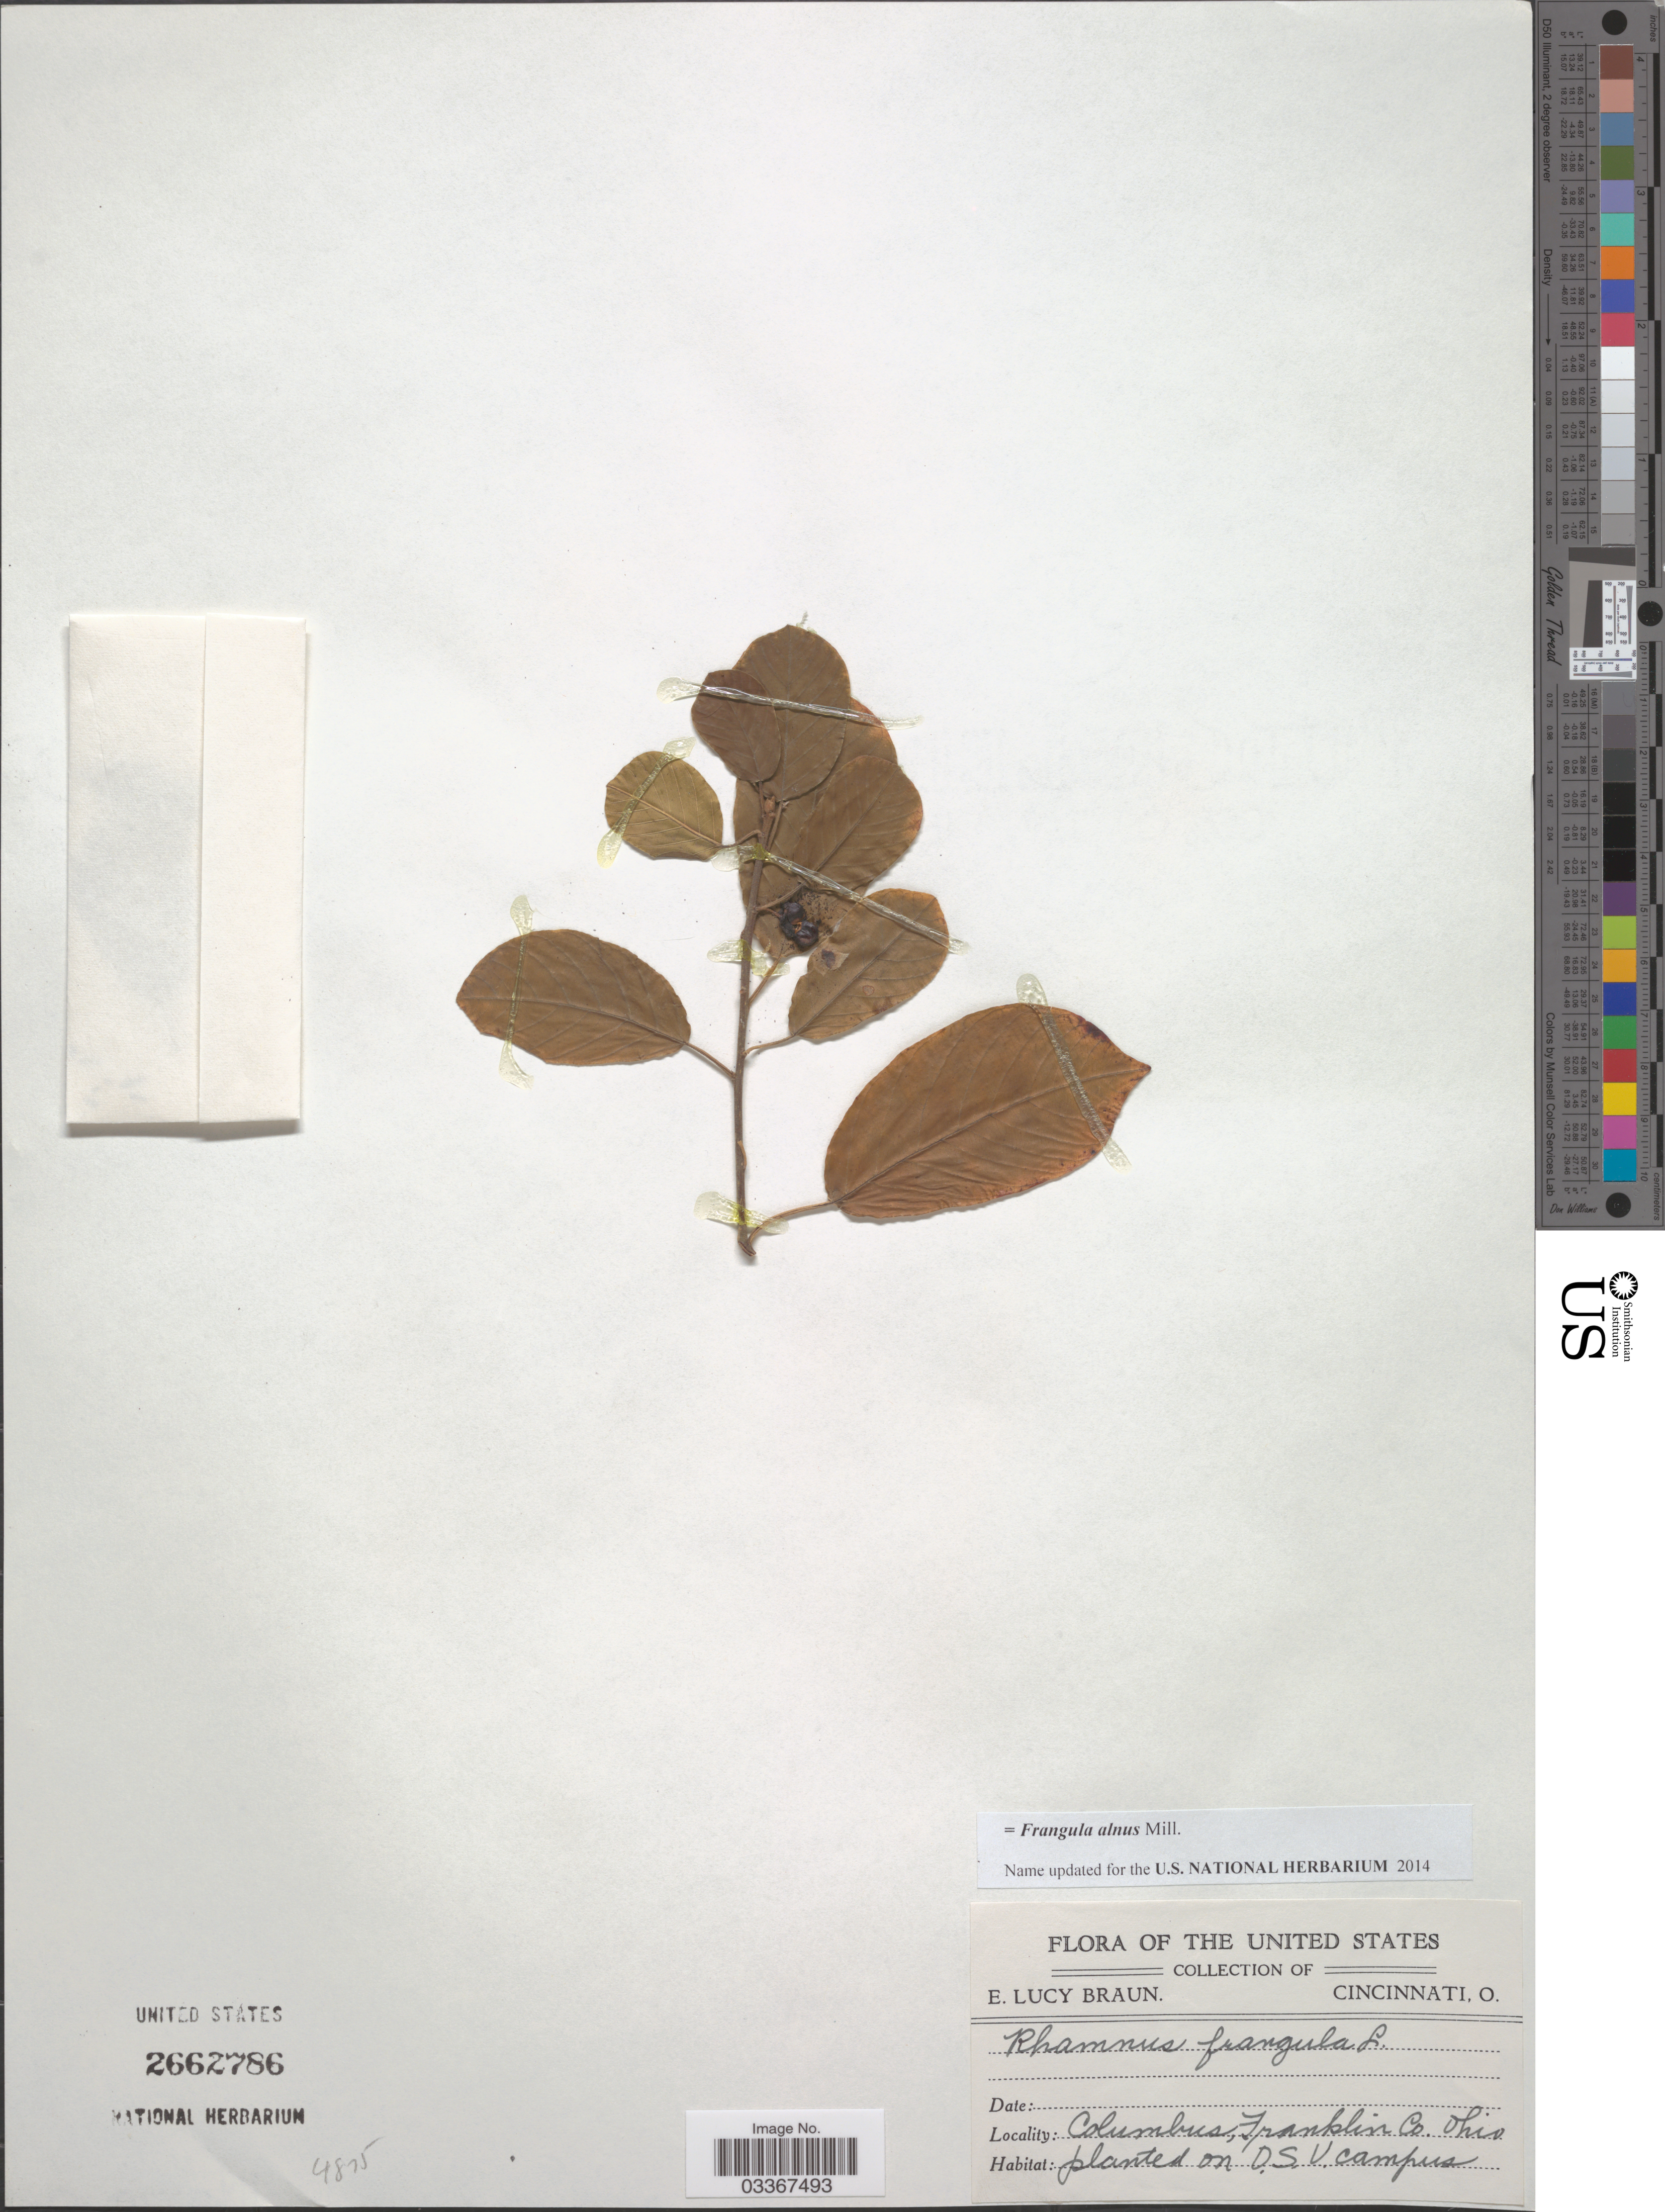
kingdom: Plantae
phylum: Tracheophyta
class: Magnoliopsida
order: Rosales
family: Rhamnaceae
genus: Frangula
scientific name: Frangula alnus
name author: Mill.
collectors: E. L. Braun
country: United States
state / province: Ohio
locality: Columbus, Franklin Co. Planted on O.S.V campus.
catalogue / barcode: US 2662786